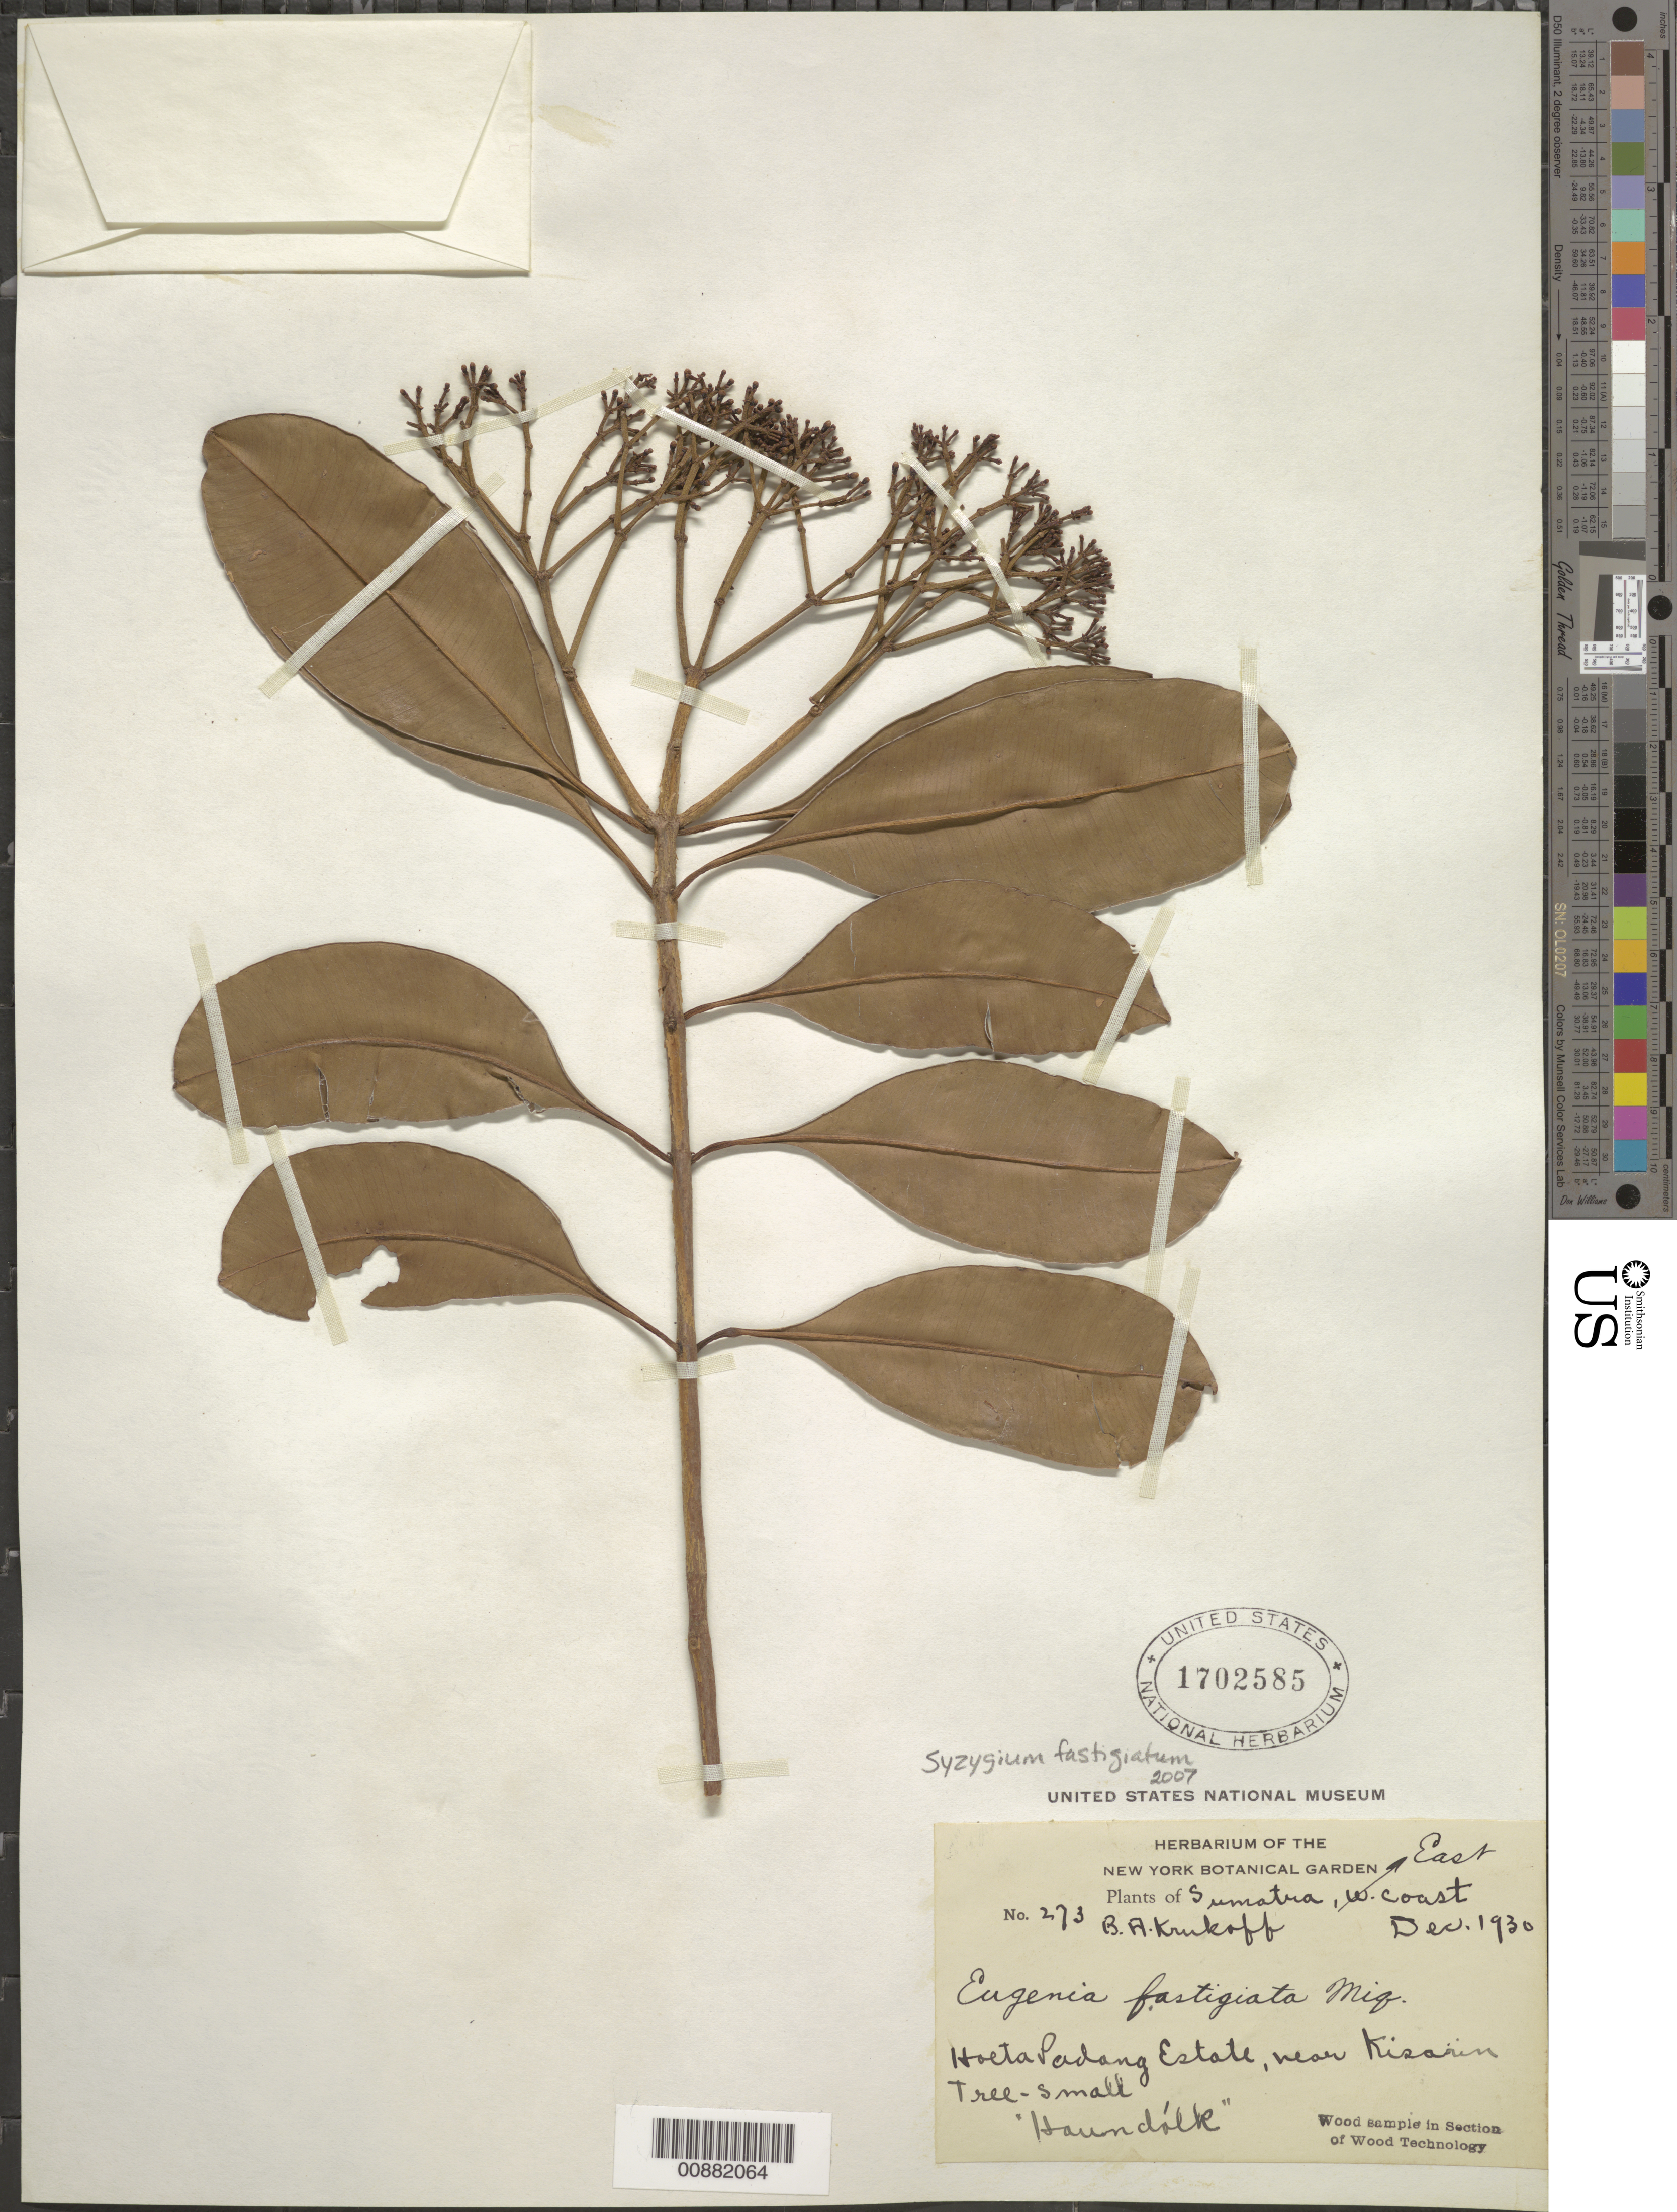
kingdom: Plantae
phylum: Tracheophyta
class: Magnoliopsida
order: Myrtales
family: Myrtaceae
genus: Syzygium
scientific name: Syzygium fastigiatum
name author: (Blume) Merr. & L.M. Perry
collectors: B. A. Krukoff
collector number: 273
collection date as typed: Dec 1930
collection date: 1930-12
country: Indonesia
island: Sumatra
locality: East Coast, HoetaPadang Estate, near Kisarin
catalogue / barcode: US 1702585